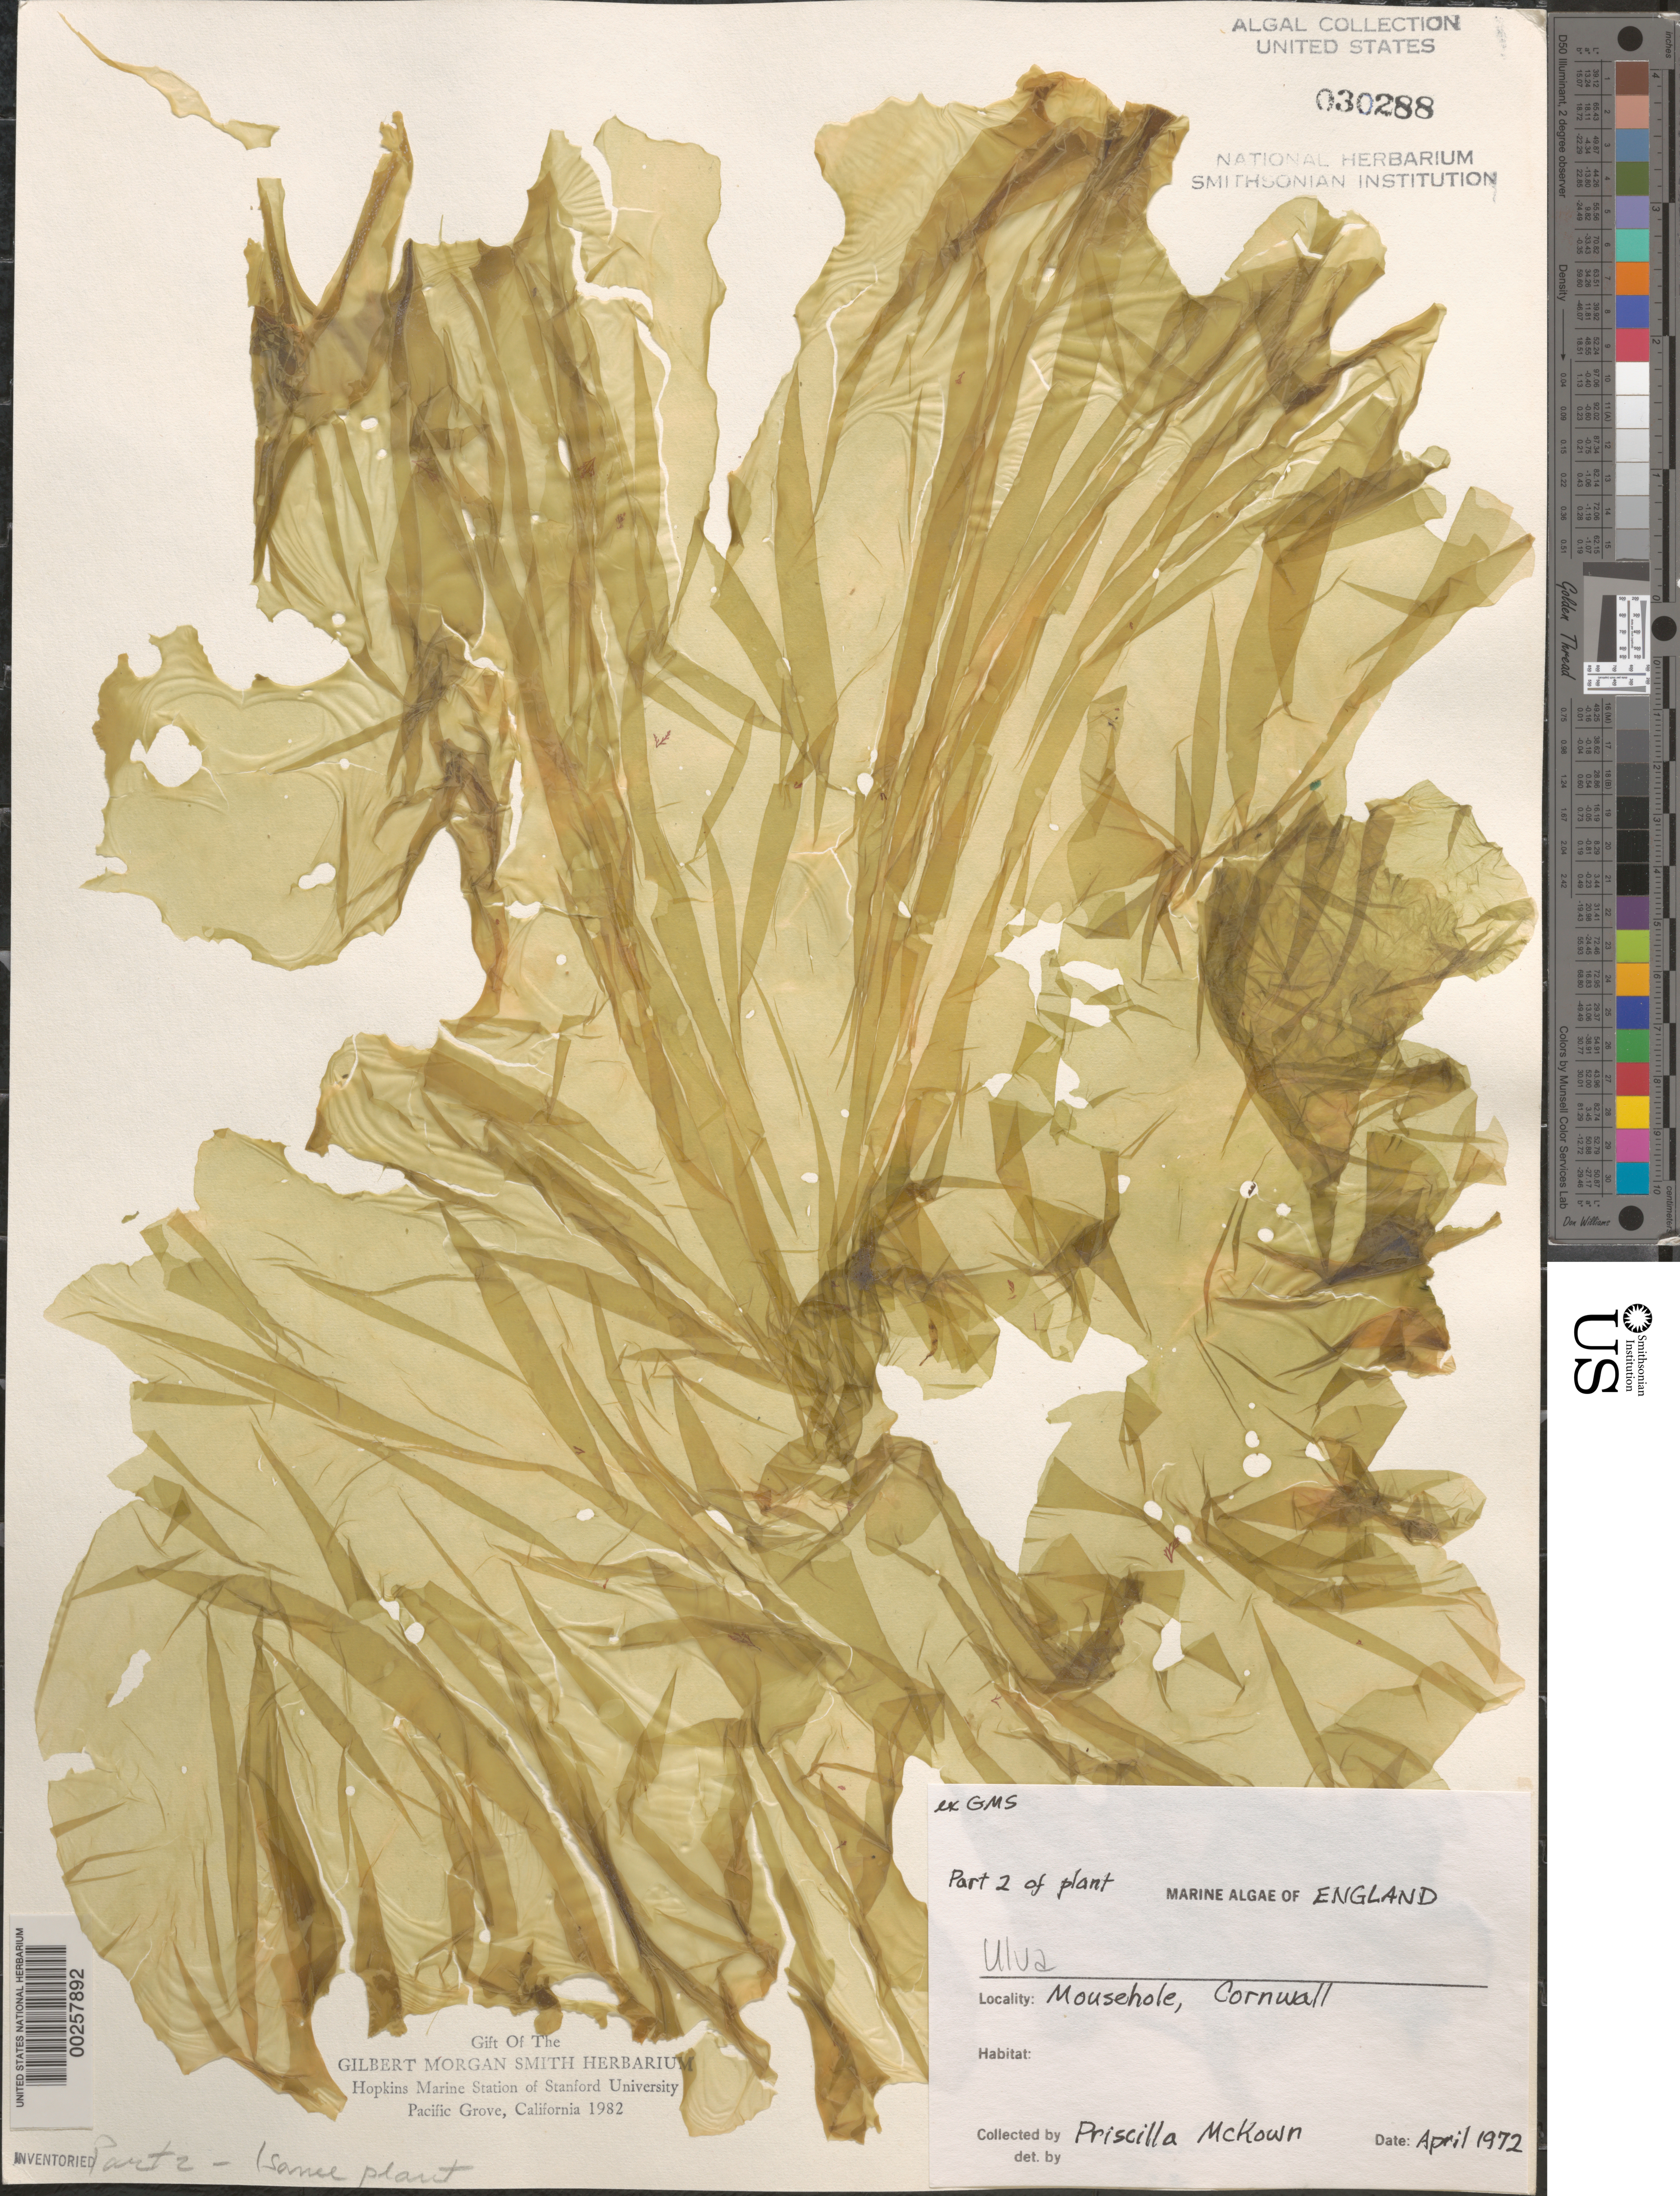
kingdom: Plantae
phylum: Chlorophyta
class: Ulvophyceae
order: Ulvales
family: Ulvaceae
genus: Ulva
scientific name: Ulva sp.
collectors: P. McKown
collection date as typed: Apr 1972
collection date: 1972-04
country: United Kingdom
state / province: England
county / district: Cornwall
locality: Mousehole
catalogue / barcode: US 30288